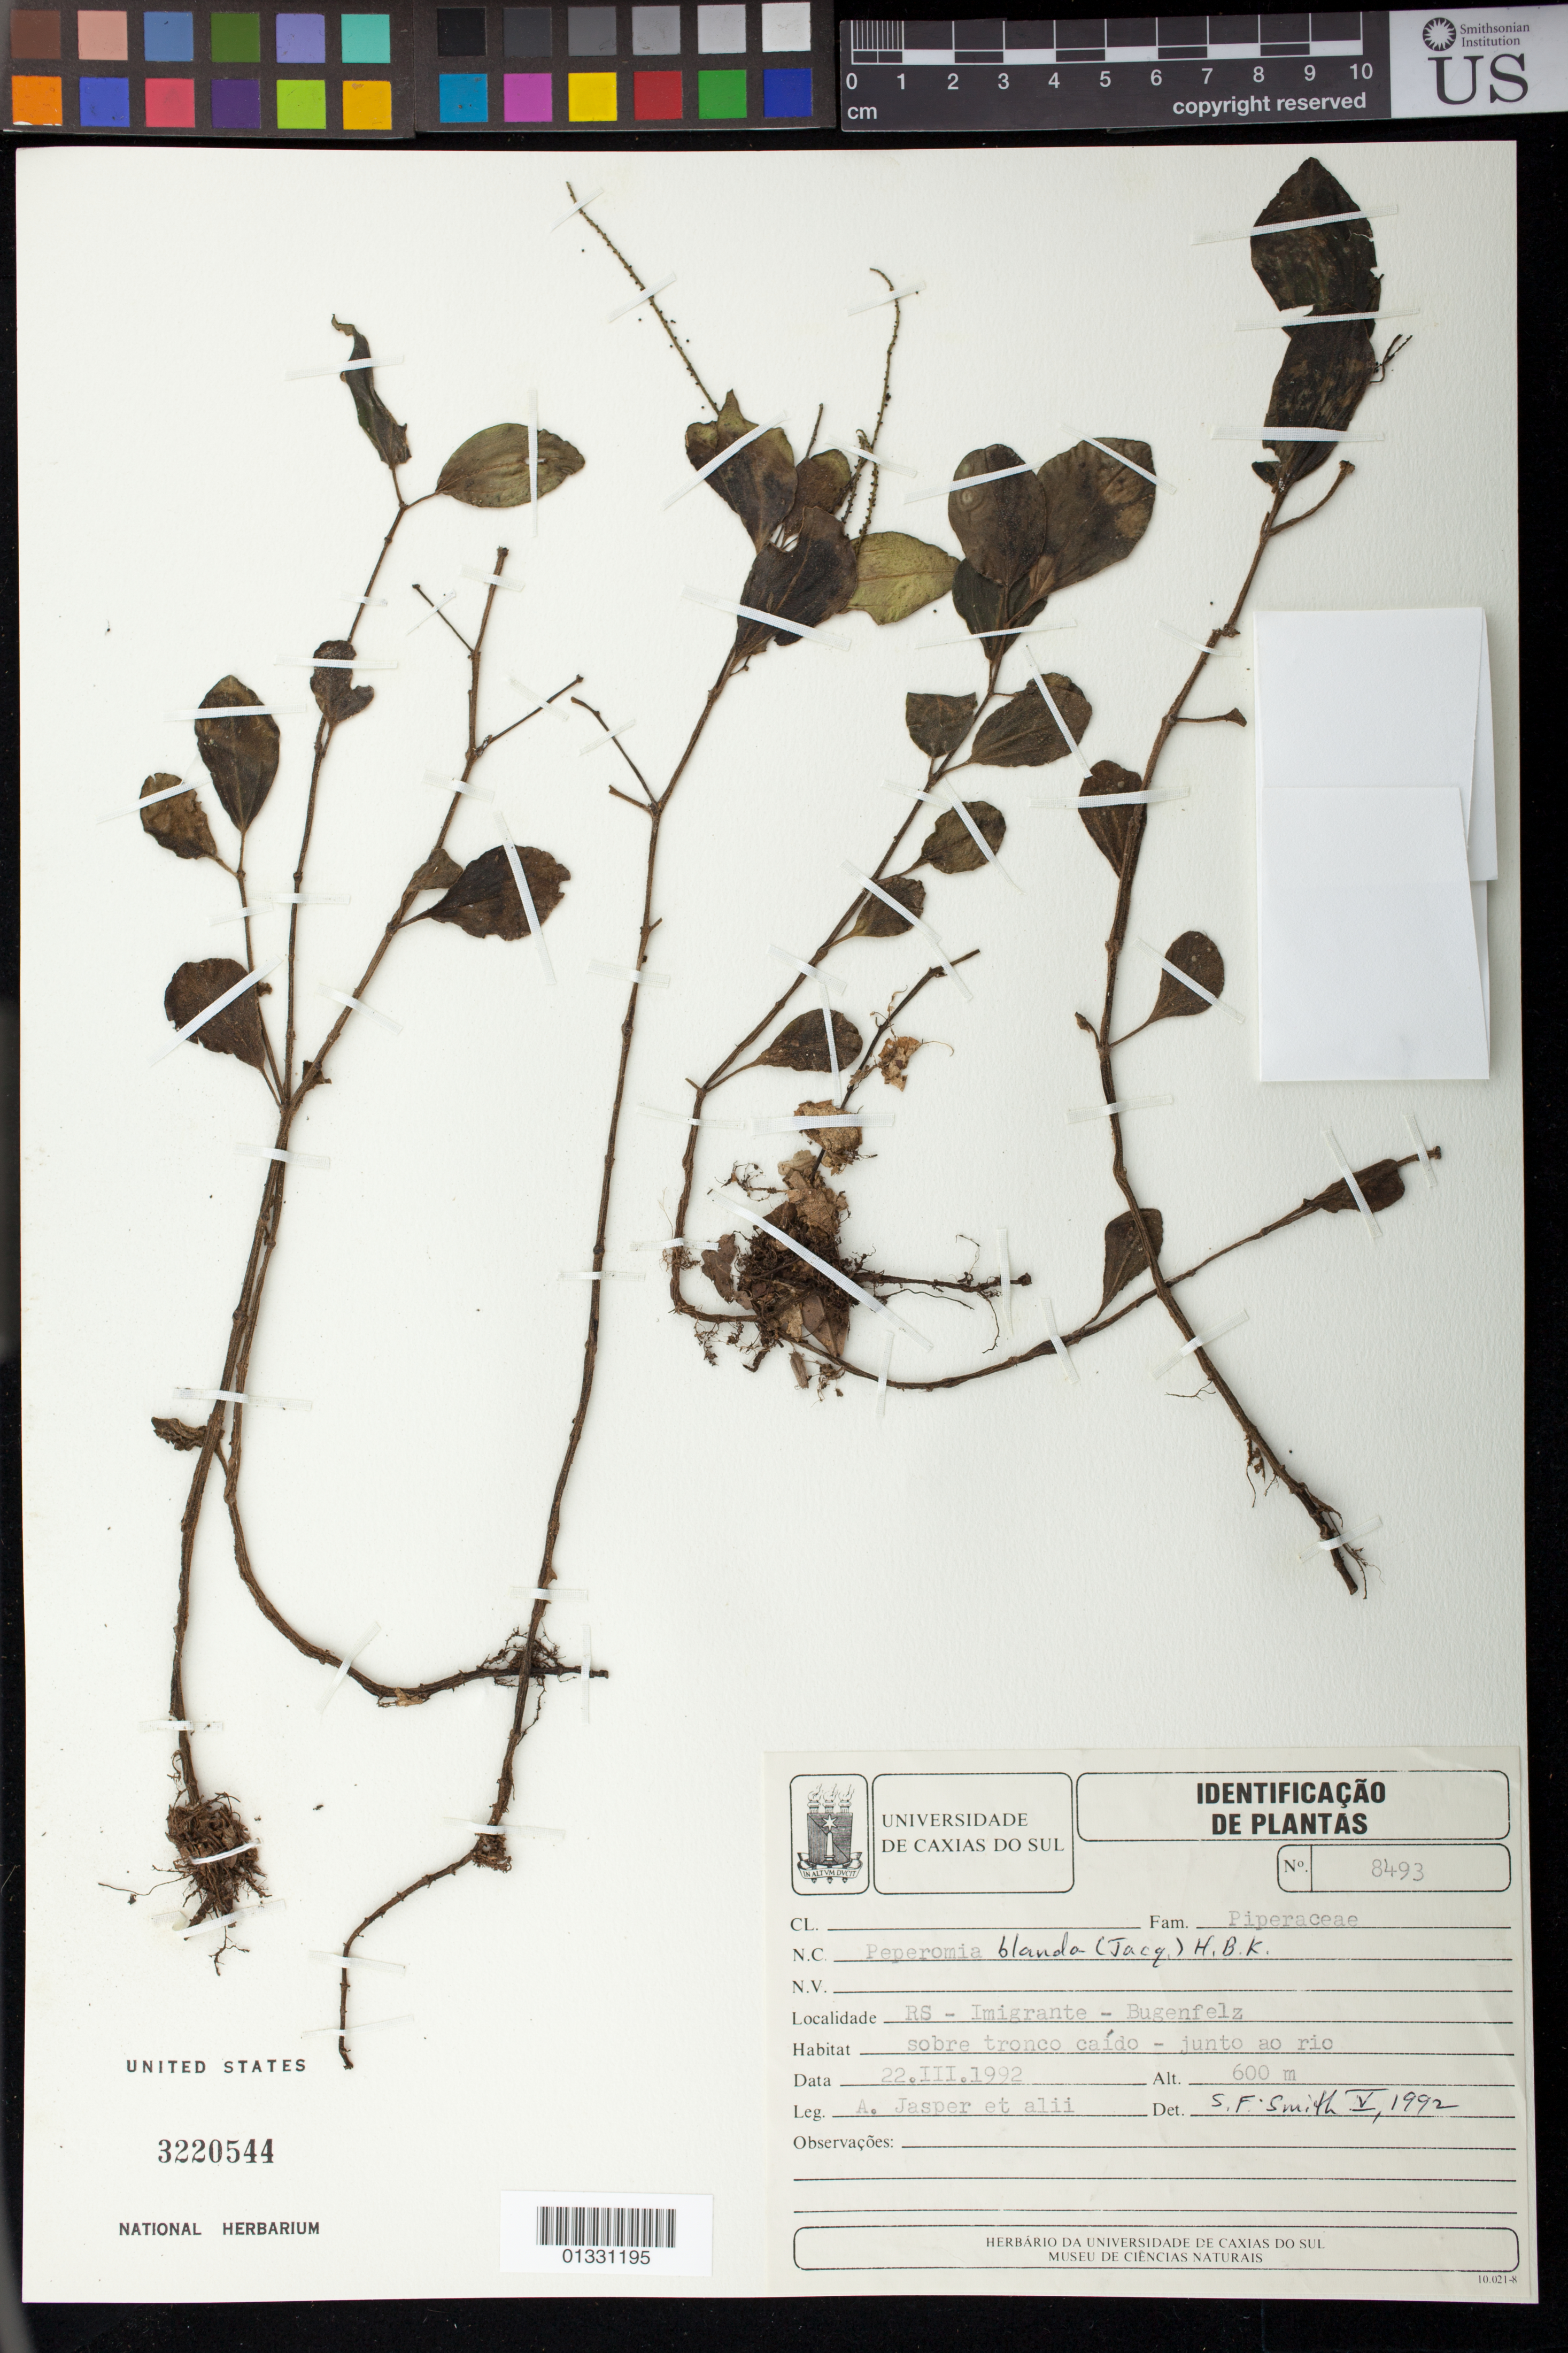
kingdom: Plantae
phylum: Tracheophyta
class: Magnoliopsida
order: Piperales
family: Piperaceae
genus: Peperomia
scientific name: Peperomia blanda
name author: (Jacq.) Kunth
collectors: A. Jasper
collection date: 1992-03-22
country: Brazil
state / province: Rio Grande do Sul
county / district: Imigrante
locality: Bugenfelz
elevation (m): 600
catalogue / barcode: US 3220544